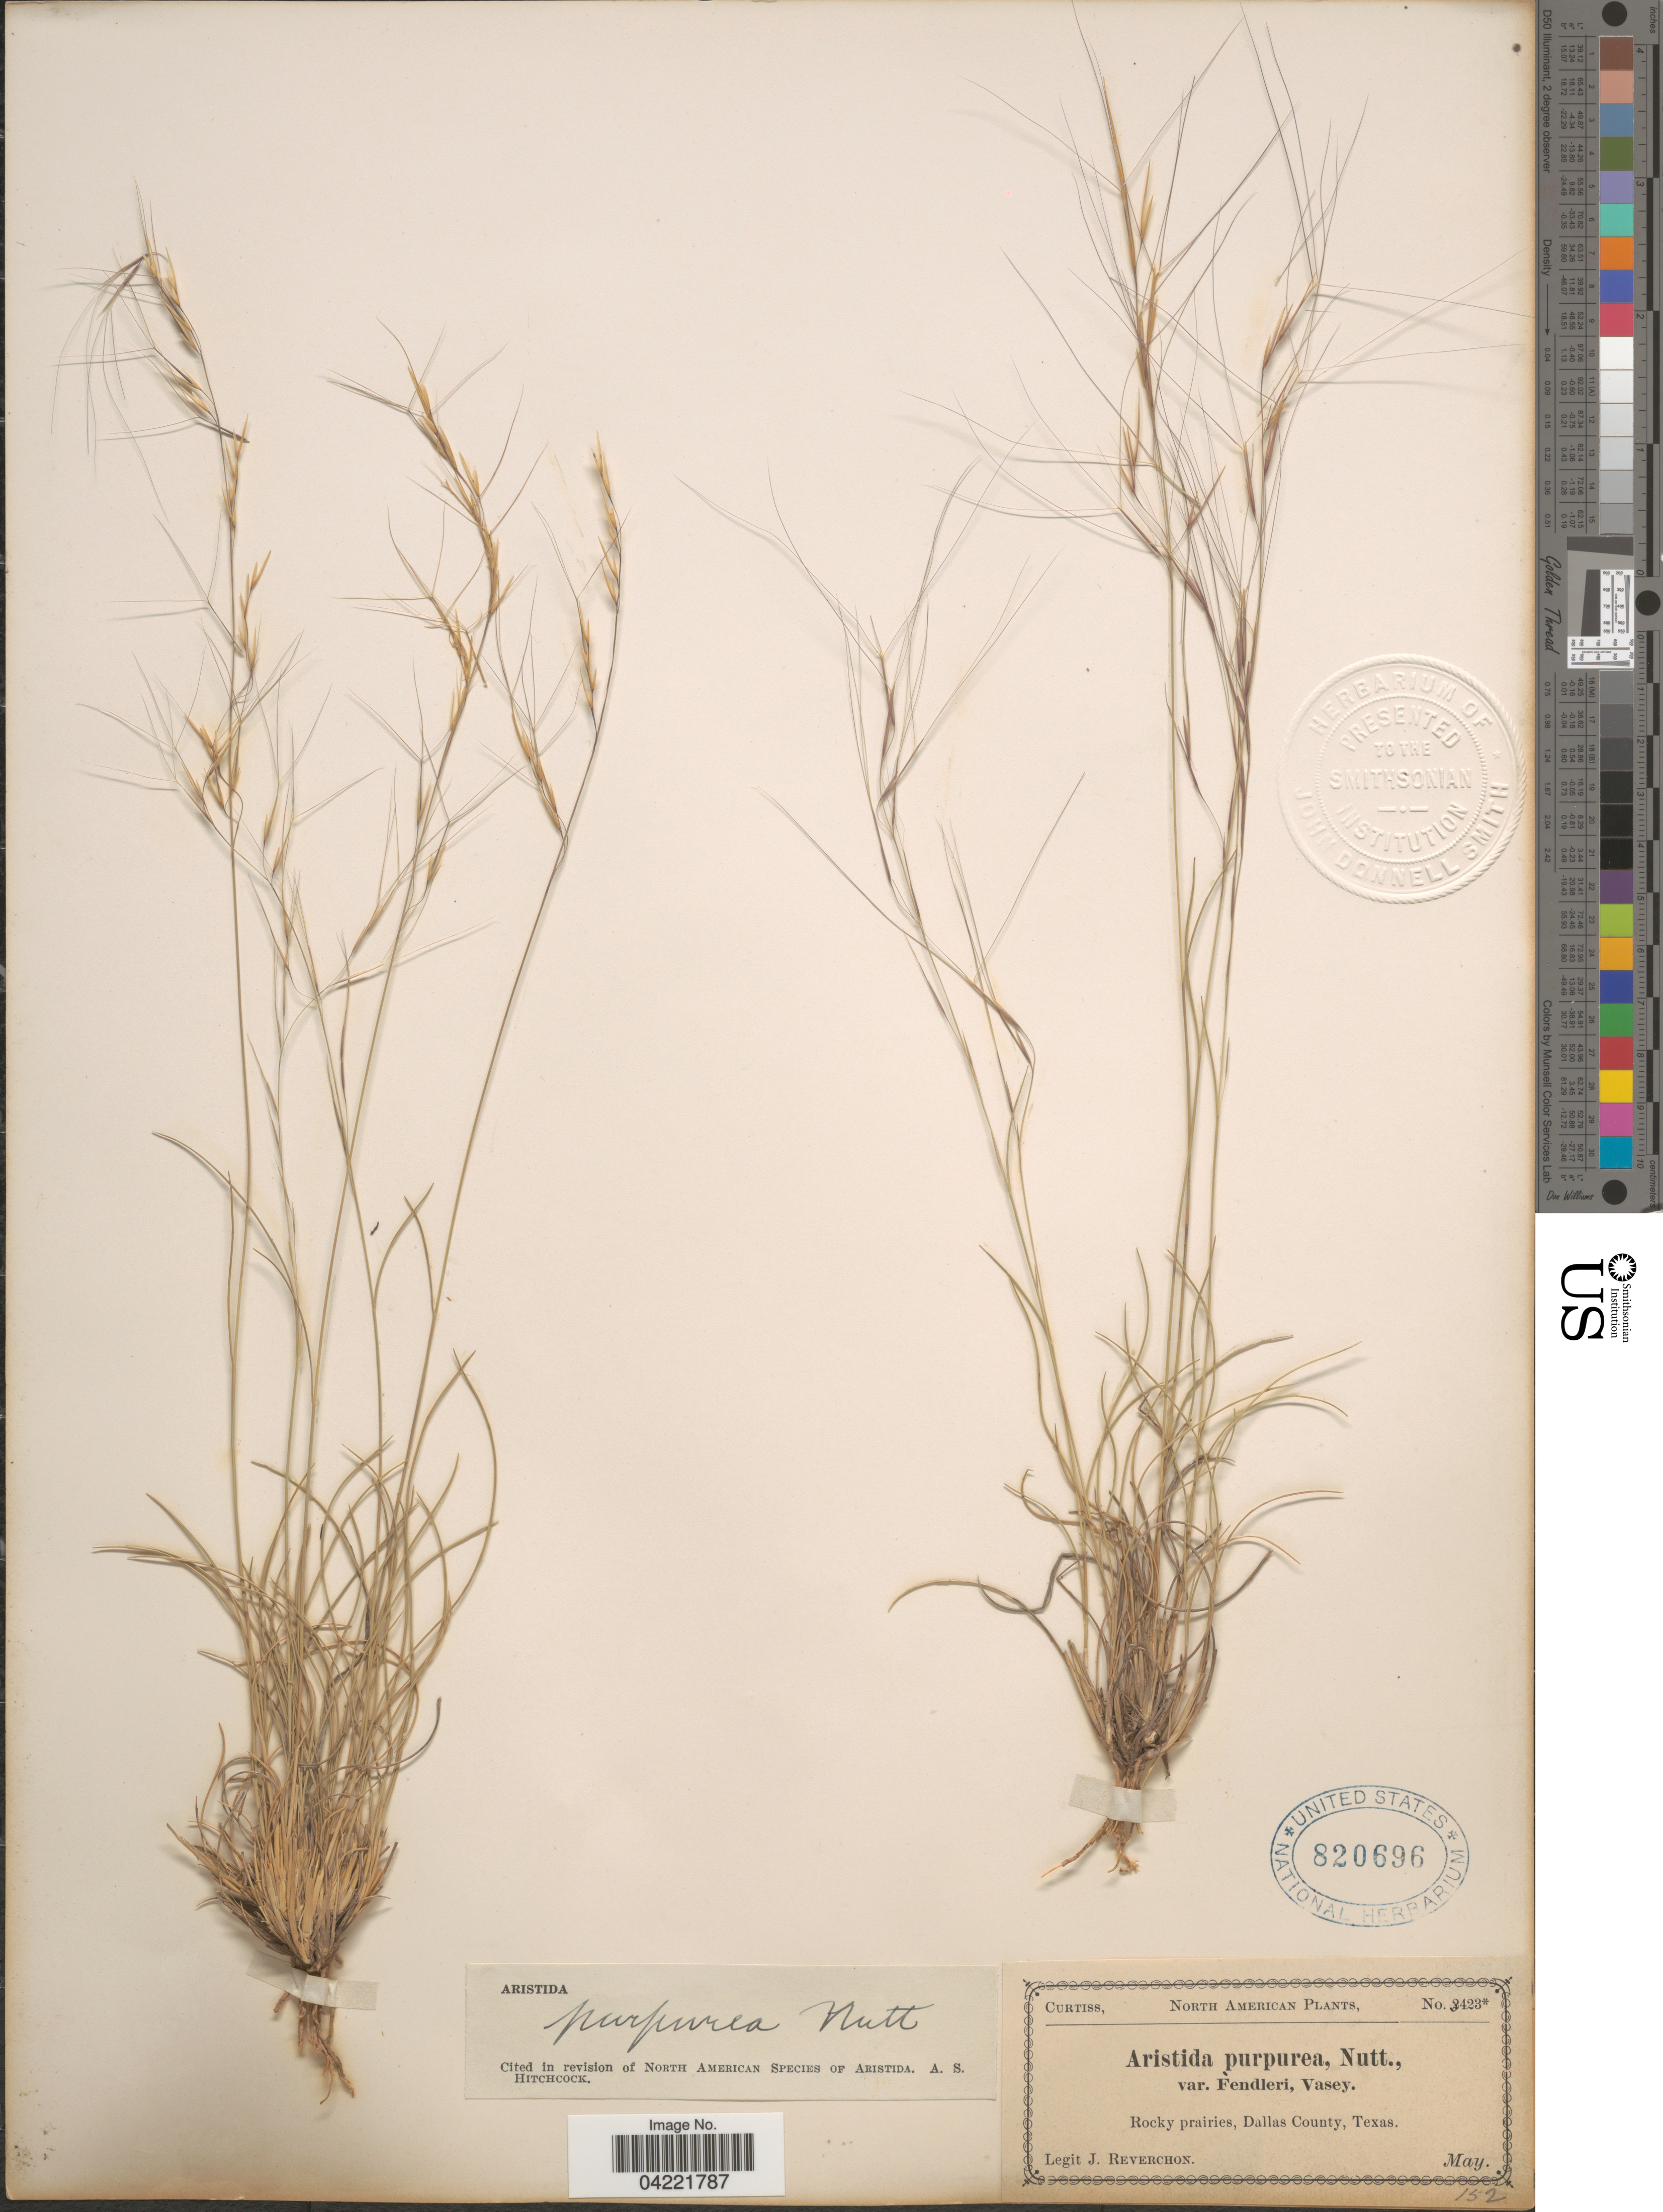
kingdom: Plantae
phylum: Tracheophyta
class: Liliopsida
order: Poales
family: Poaceae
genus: Aristida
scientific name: Aristida purpurea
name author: Nutt.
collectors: J. Reverchon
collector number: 3423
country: United States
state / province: Texas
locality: Rocky prairies, Dallas County.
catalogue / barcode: US 820696